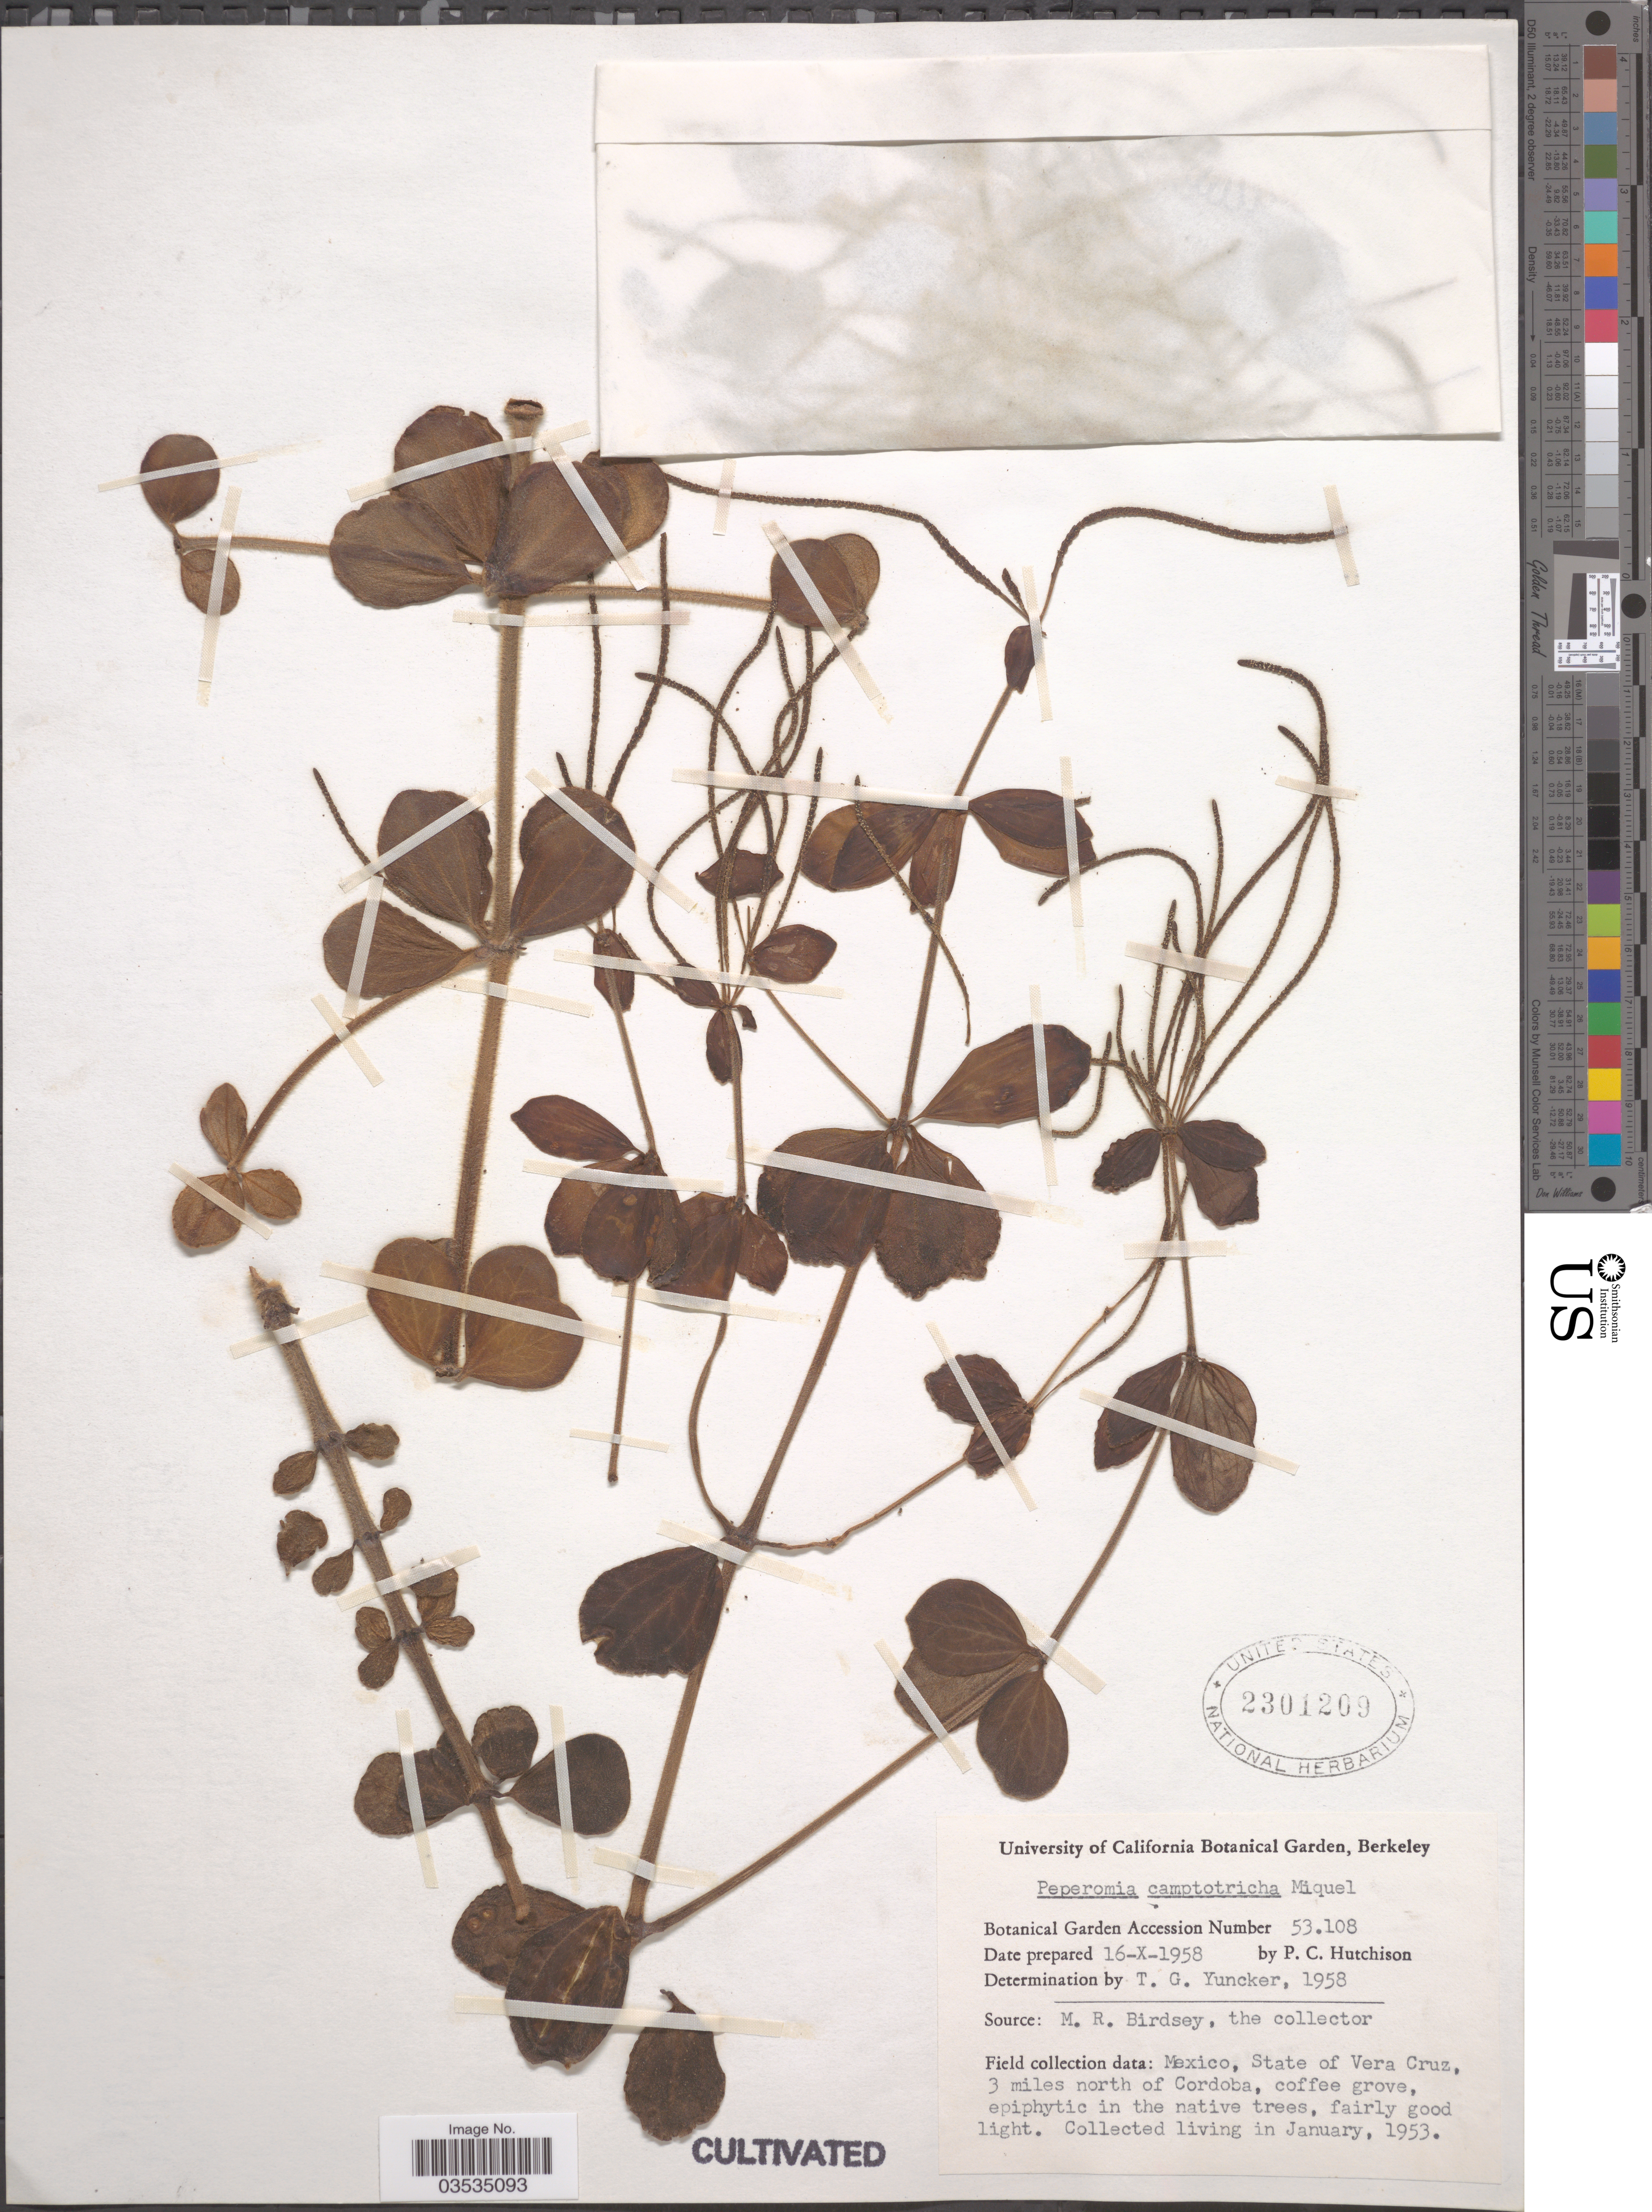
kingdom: Plantae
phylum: Tracheophyta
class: Magnoliopsida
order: Piperales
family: Piperaceae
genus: Peperomia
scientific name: Peperomia camptotricha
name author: Miq.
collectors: P. C. Hutchison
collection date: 1958-10-16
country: United States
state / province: California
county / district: Alameda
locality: University of California Botanical Garden, Berkeley.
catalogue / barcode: US 2301209